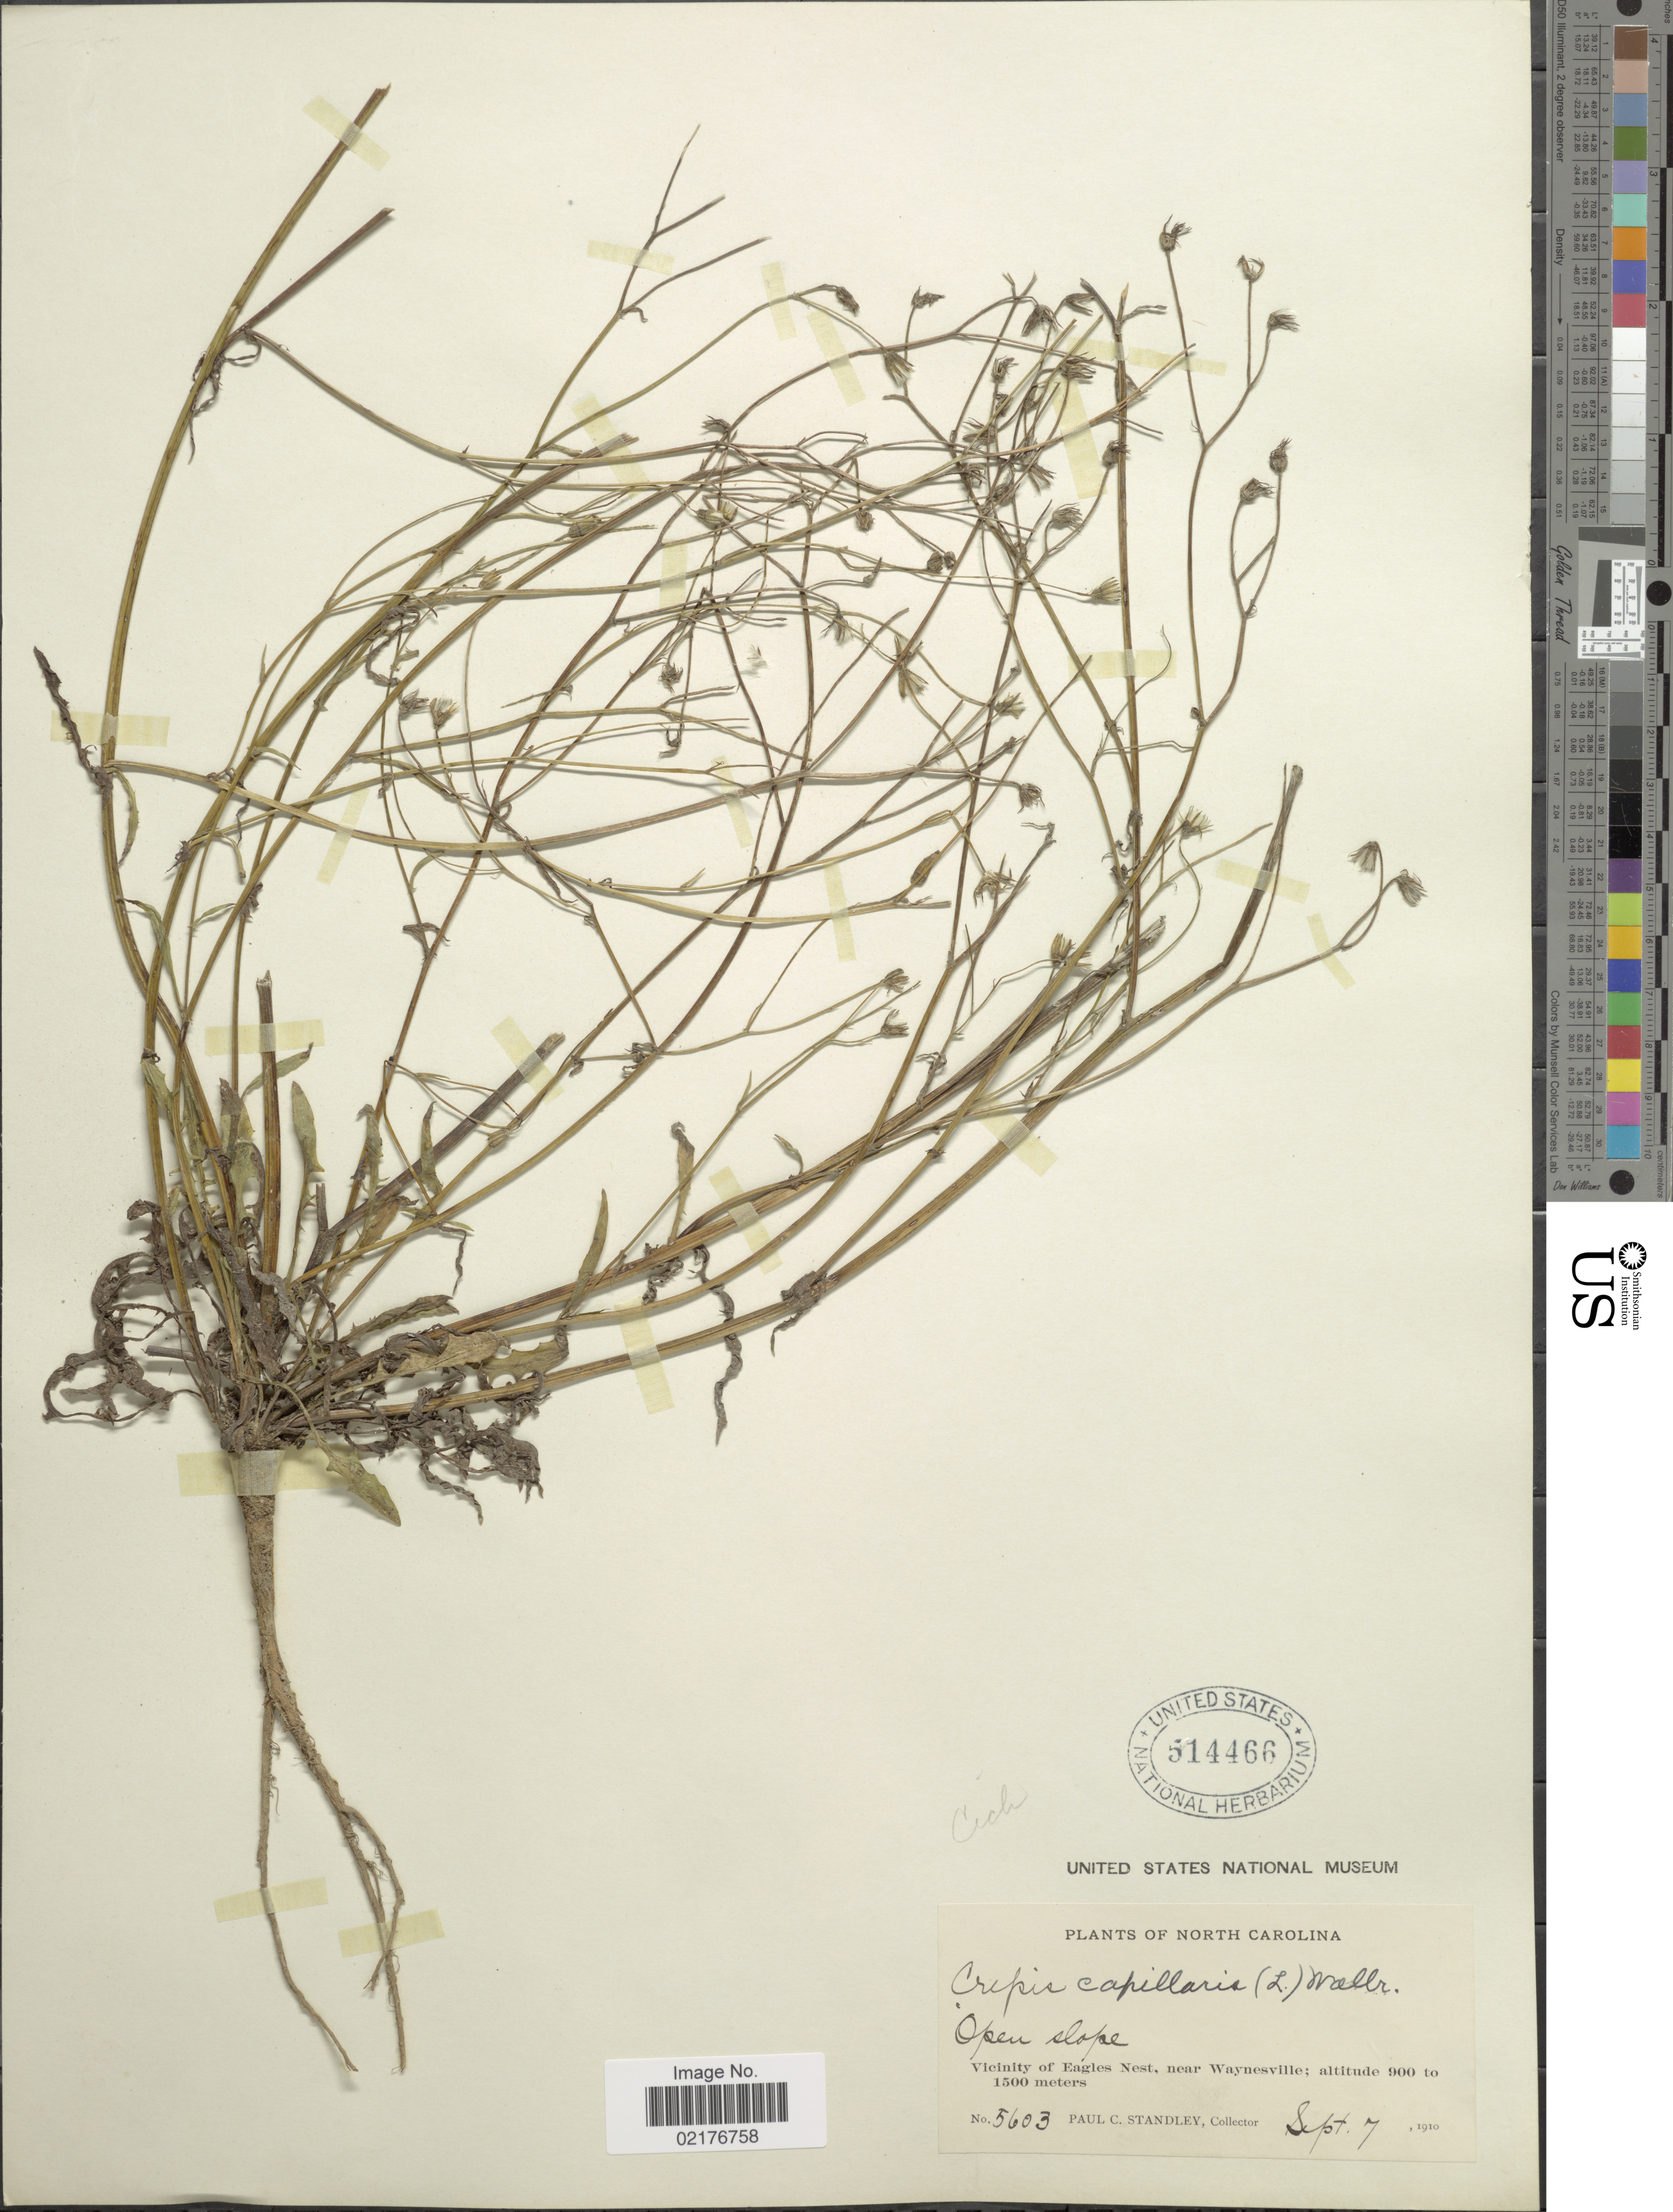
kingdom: Plantae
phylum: Tracheophyta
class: Magnoliopsida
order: Asterales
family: Asteraceae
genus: Crepis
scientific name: Crepis capillaris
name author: (L.) Wallr.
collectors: P. C. Standley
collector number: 5603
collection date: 1910-09-07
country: United States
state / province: North Carolina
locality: Vicinity of Eagles Nest, near Waynesville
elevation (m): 900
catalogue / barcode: US 514466